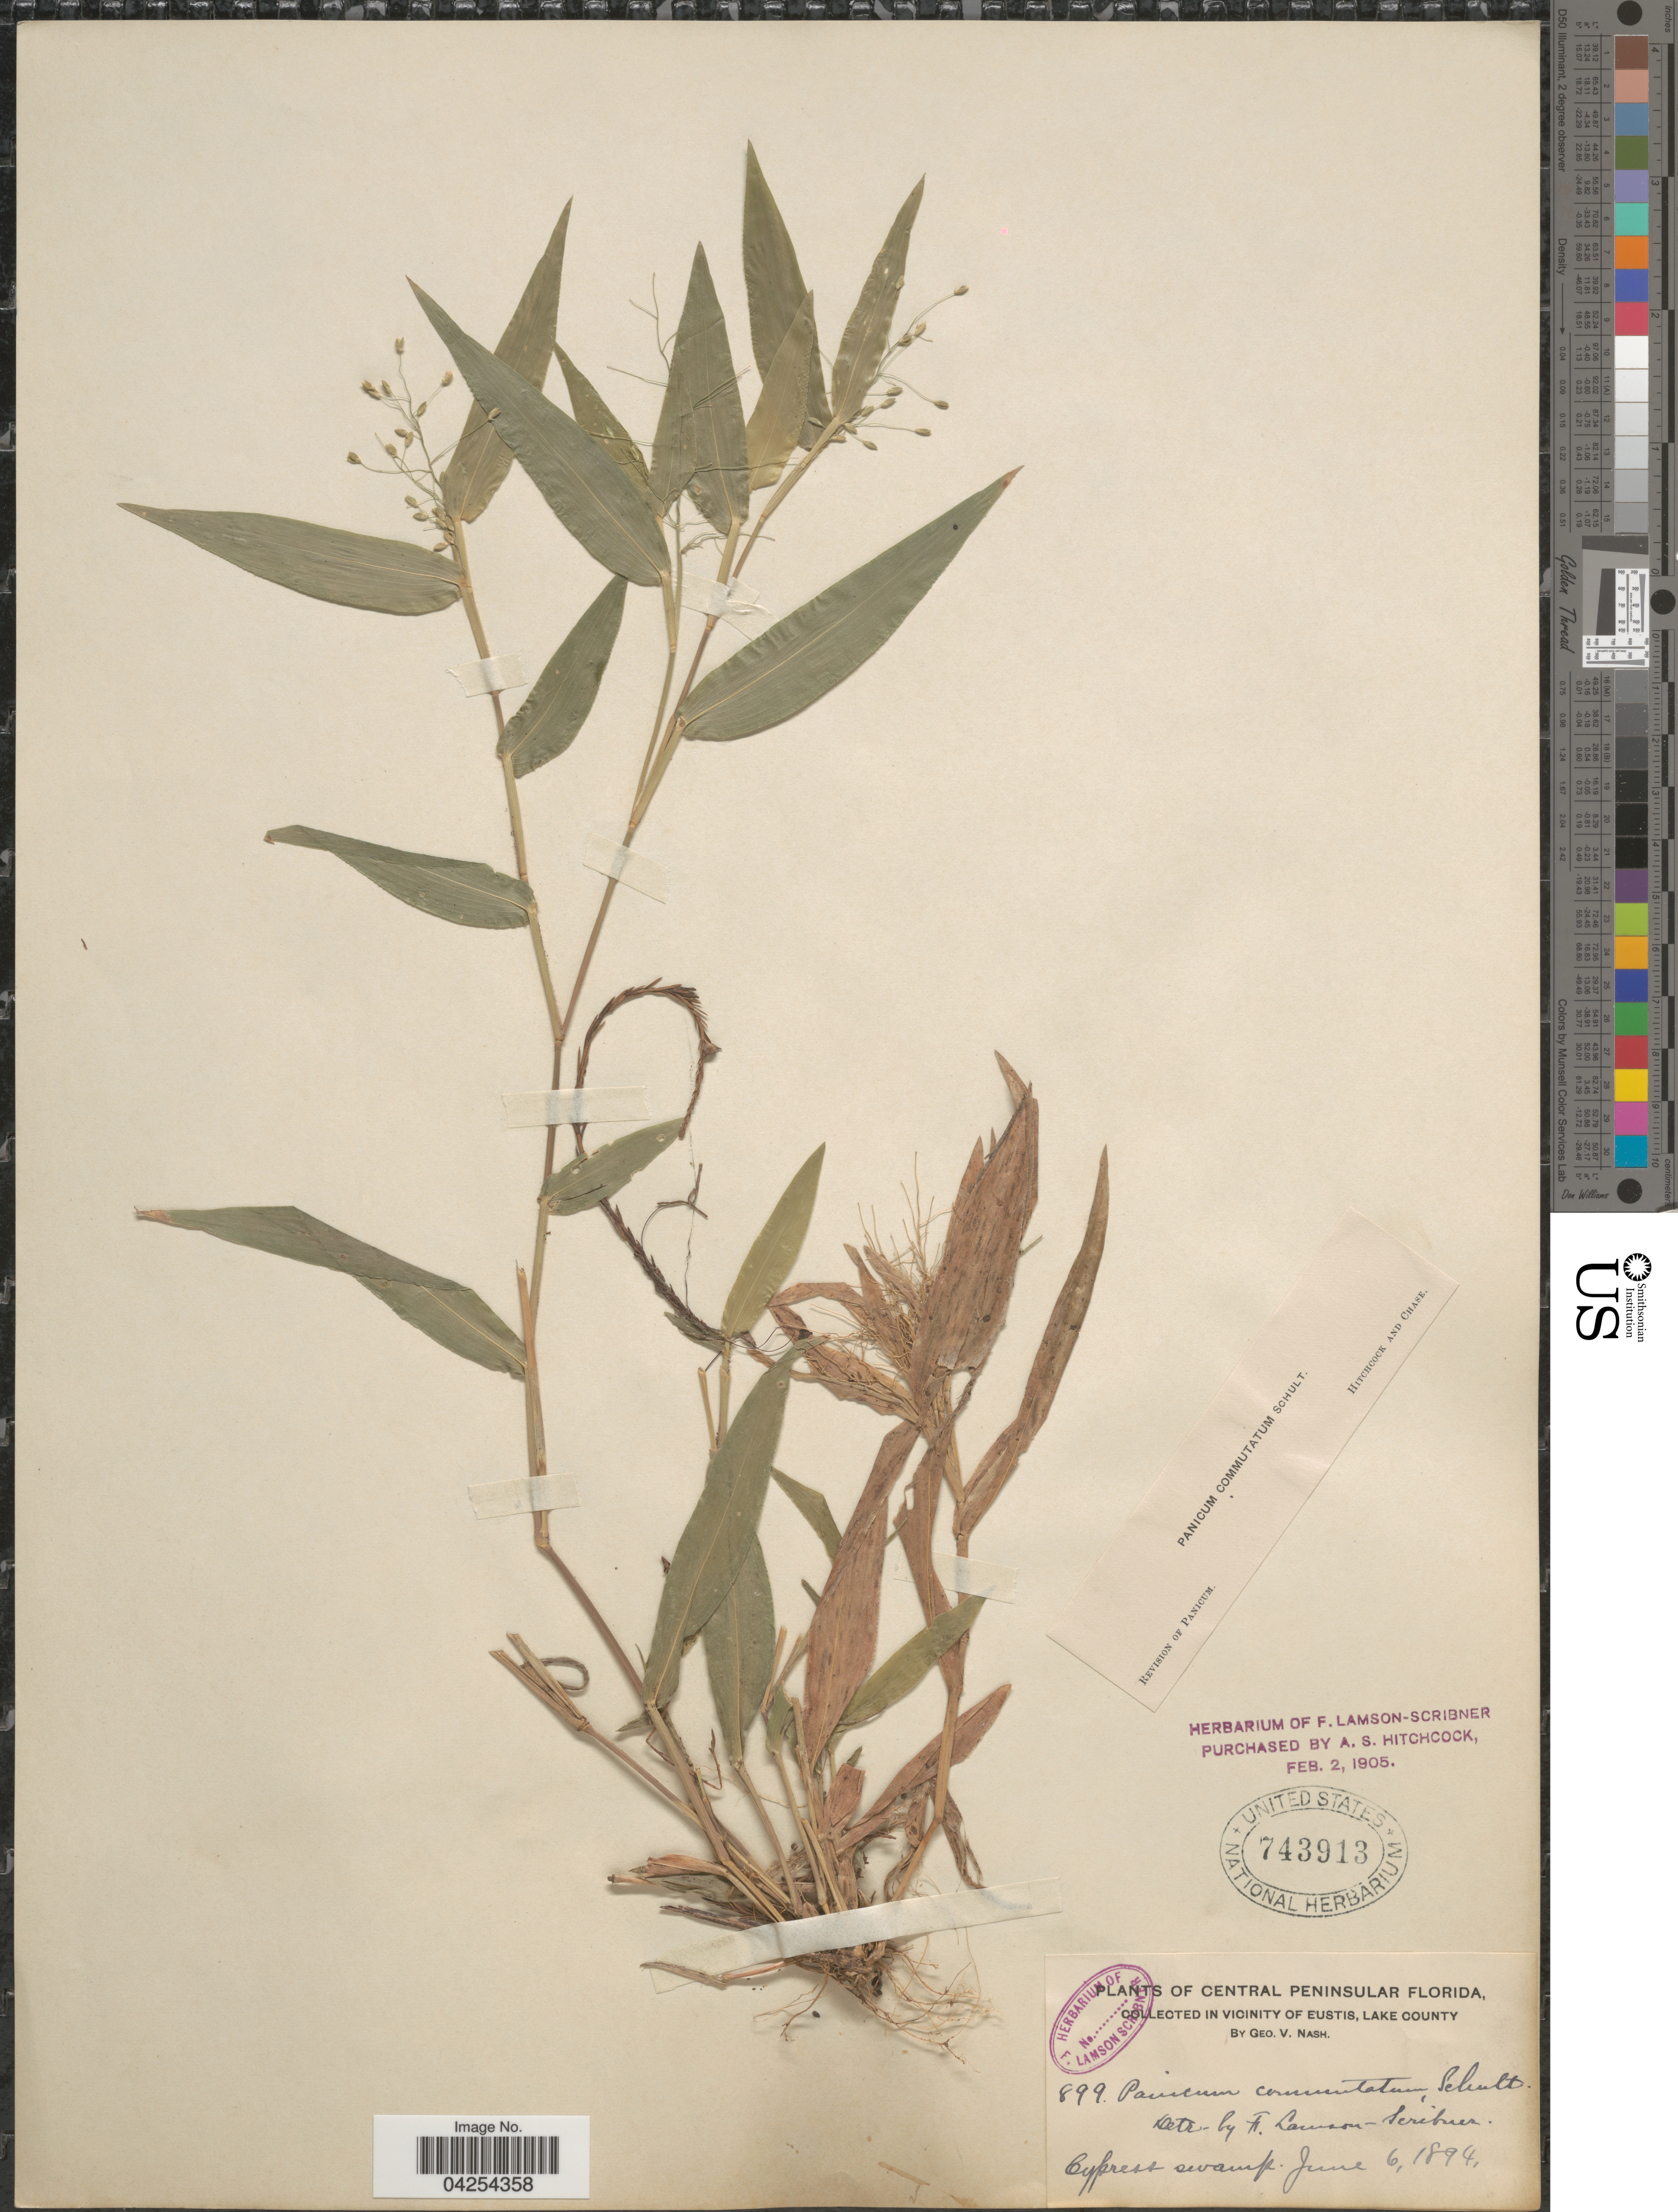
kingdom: Plantae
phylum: Tracheophyta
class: Liliopsida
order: Poales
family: Poaceae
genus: Dichanthelium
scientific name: Dichanthelium commutatum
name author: (Schult.) Gould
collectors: G. V. Nash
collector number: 899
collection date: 1894-06-06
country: United States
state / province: Florida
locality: Central Peninsular Florida, in vicinity of Eustis, Lake County. Cypress swamp.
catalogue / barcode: US 743913